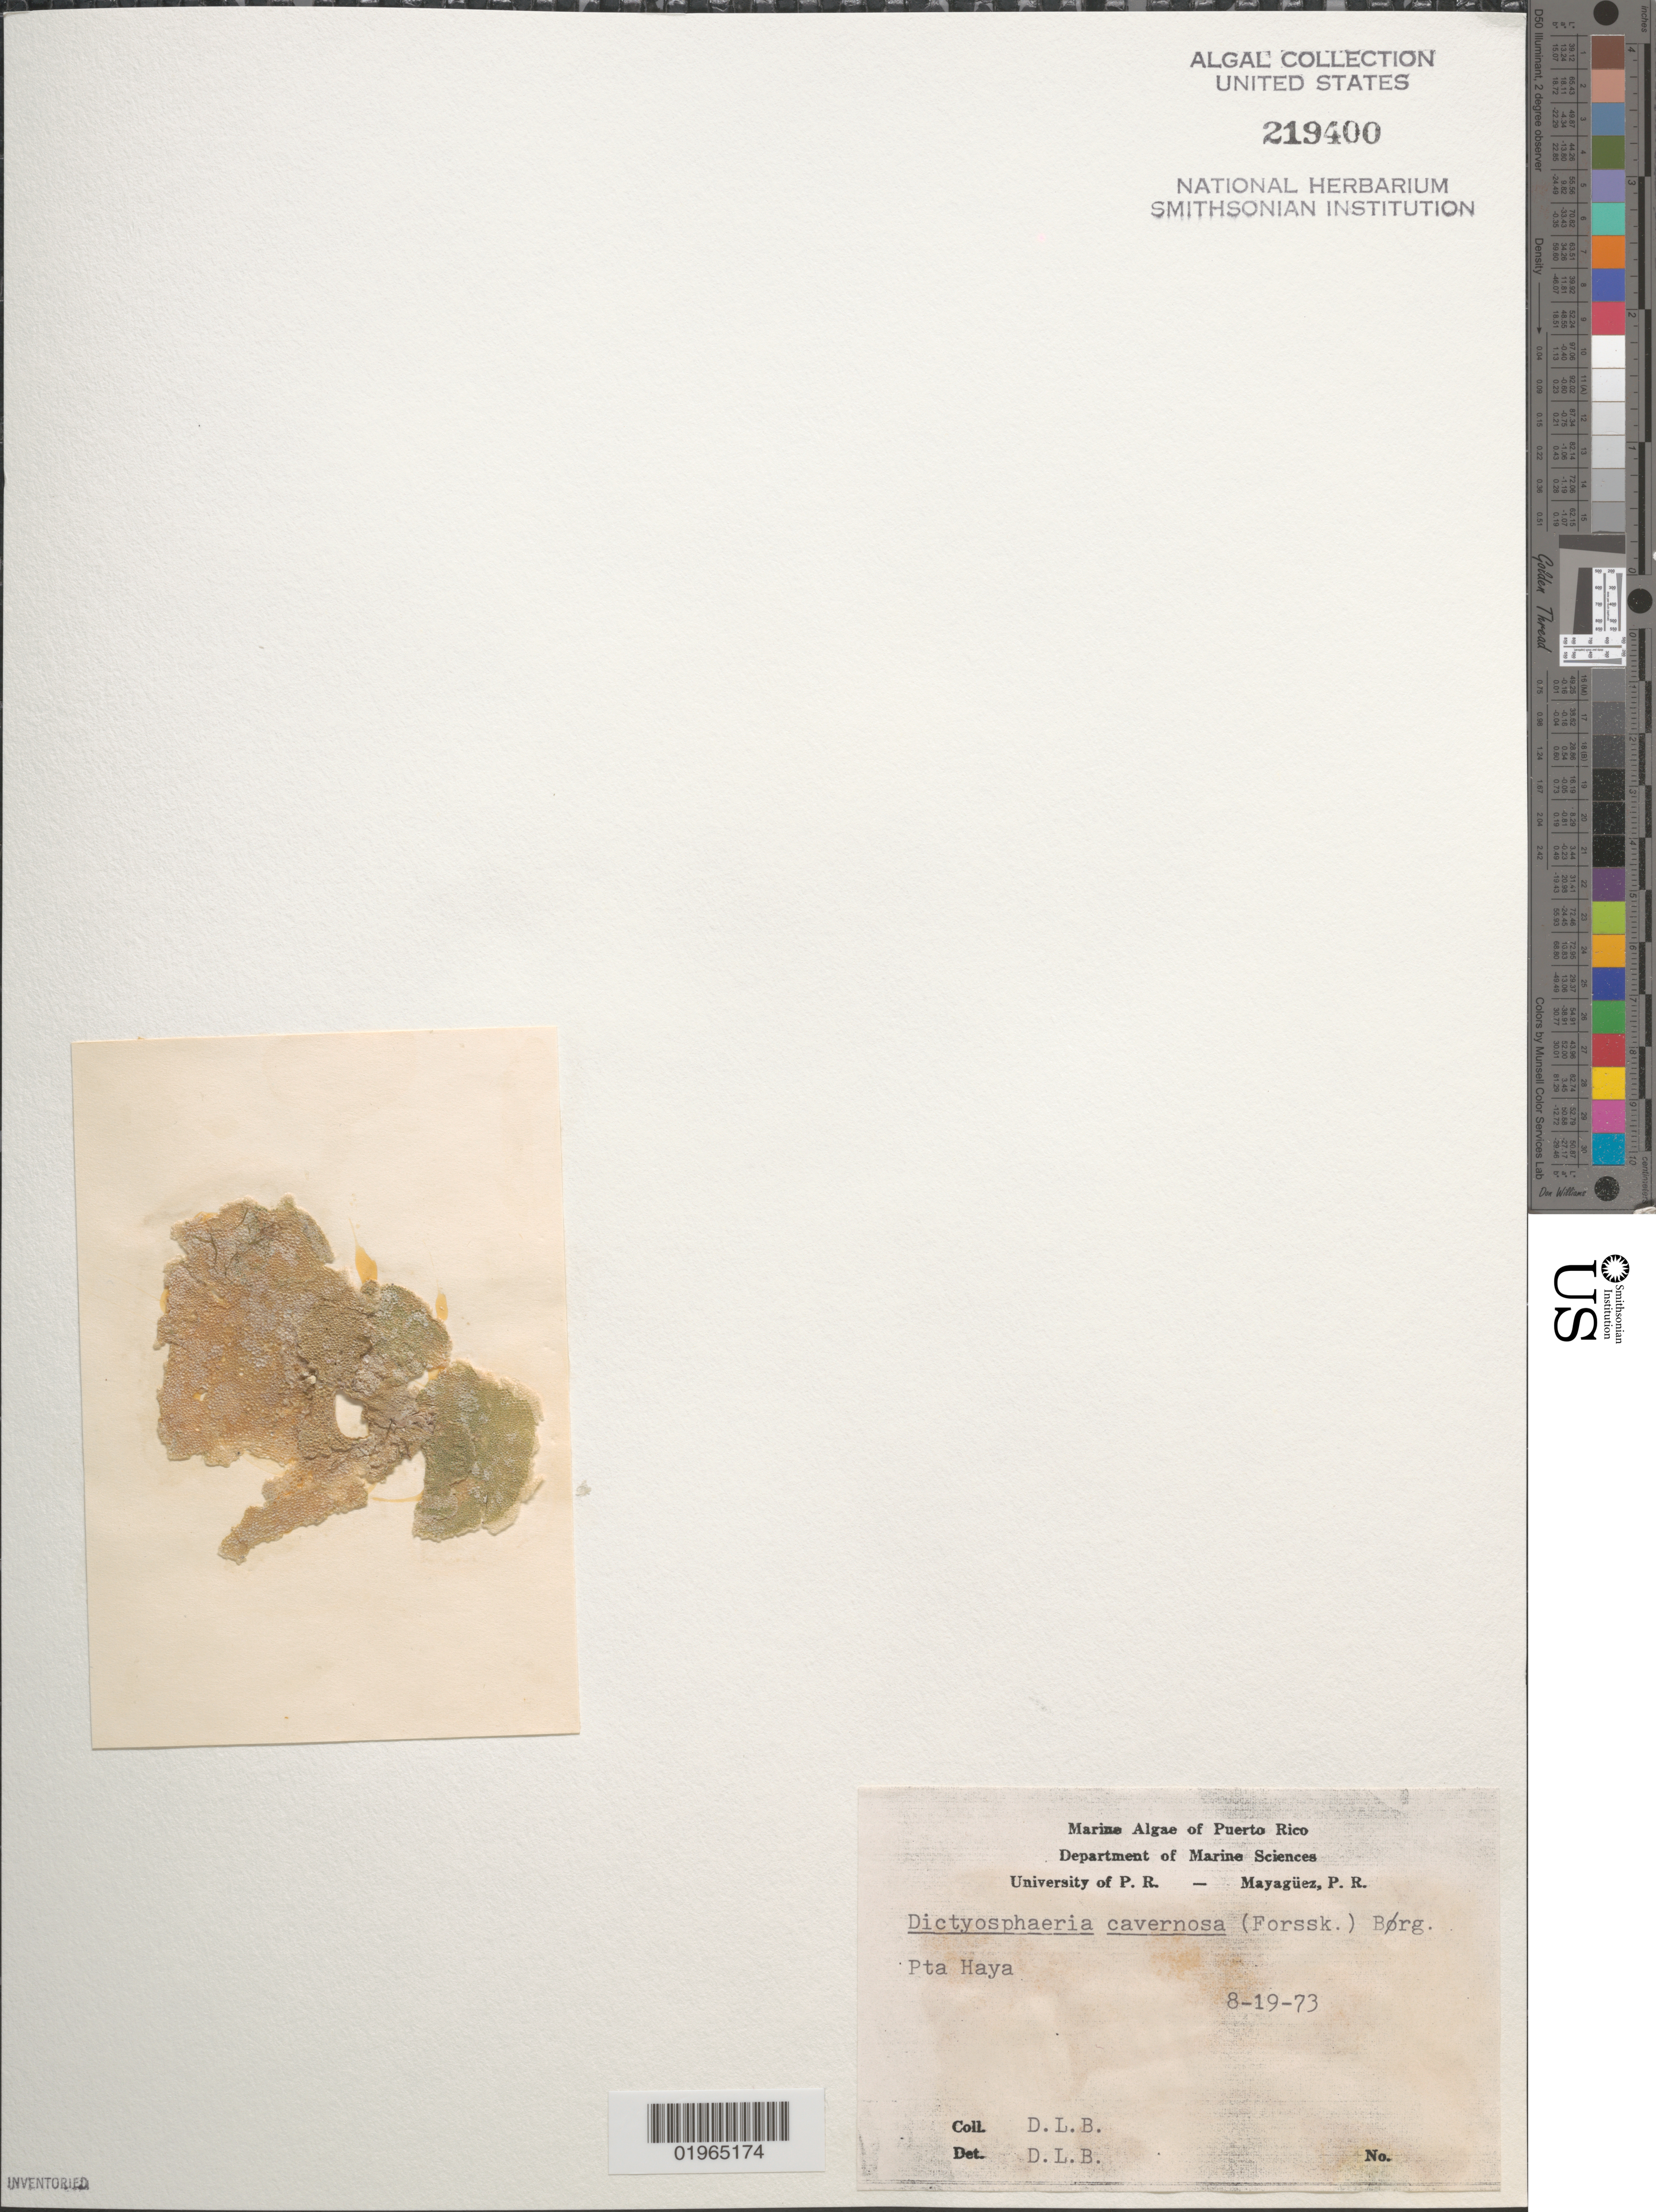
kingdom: Plantae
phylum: Chlorophyta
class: Ulvophyceae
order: Siphonocladales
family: Siphonocladaceae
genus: Dictyosphaeria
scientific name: Dictyosphaeria cavernosa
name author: (Forssk.) Børgesen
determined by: Ballantine, D. L.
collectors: D.L. Ballantine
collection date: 1973-08-19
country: Puerto Rico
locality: Pta Haya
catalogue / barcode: US 219400